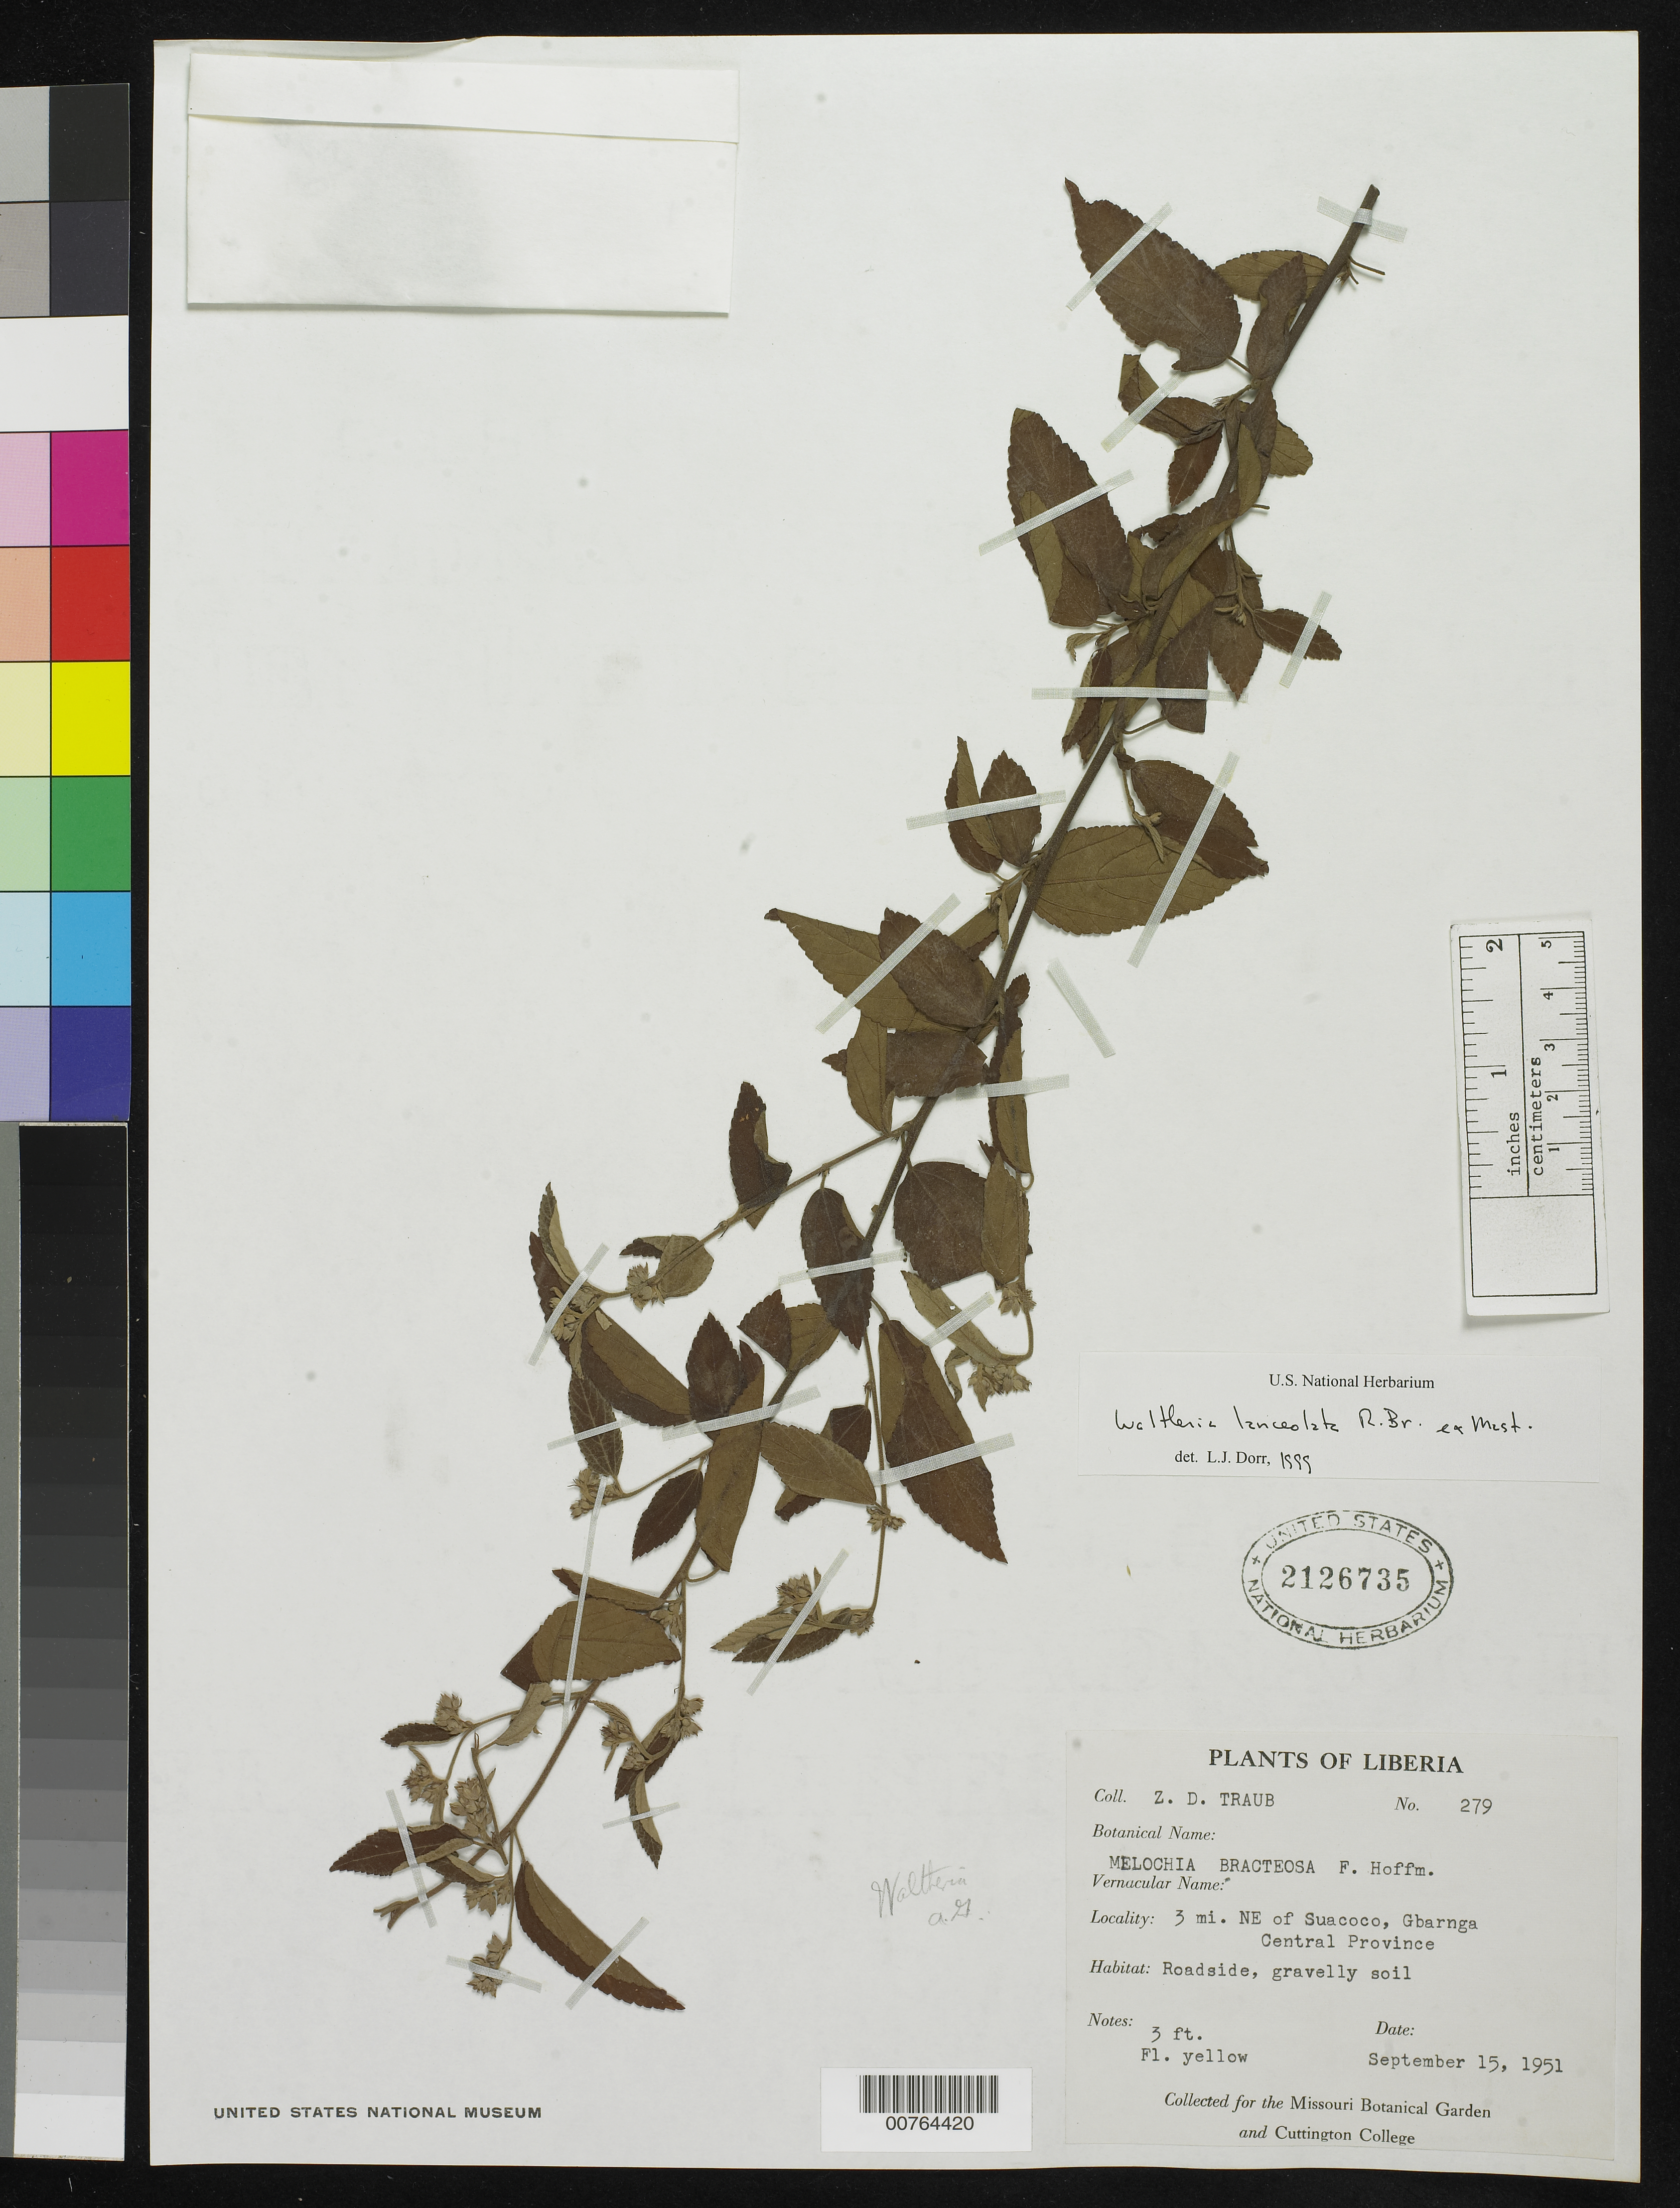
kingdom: Plantae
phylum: Tracheophyta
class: Magnoliopsida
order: Malvales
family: Malvaceae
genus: Waltheria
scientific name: Waltheria lanceolata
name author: R. Br. ex Mast.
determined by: Dorr, L. J., (BOT), Smithsonian Institution - National Museum of Natural History (UNITED STATES)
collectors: Z. D. Traub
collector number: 279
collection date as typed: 15 Sep 1951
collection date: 1951-09-15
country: Liberia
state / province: Bong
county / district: Gbarnga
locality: Central Province: 3 miles NE of Suacoco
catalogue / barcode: US 2126735